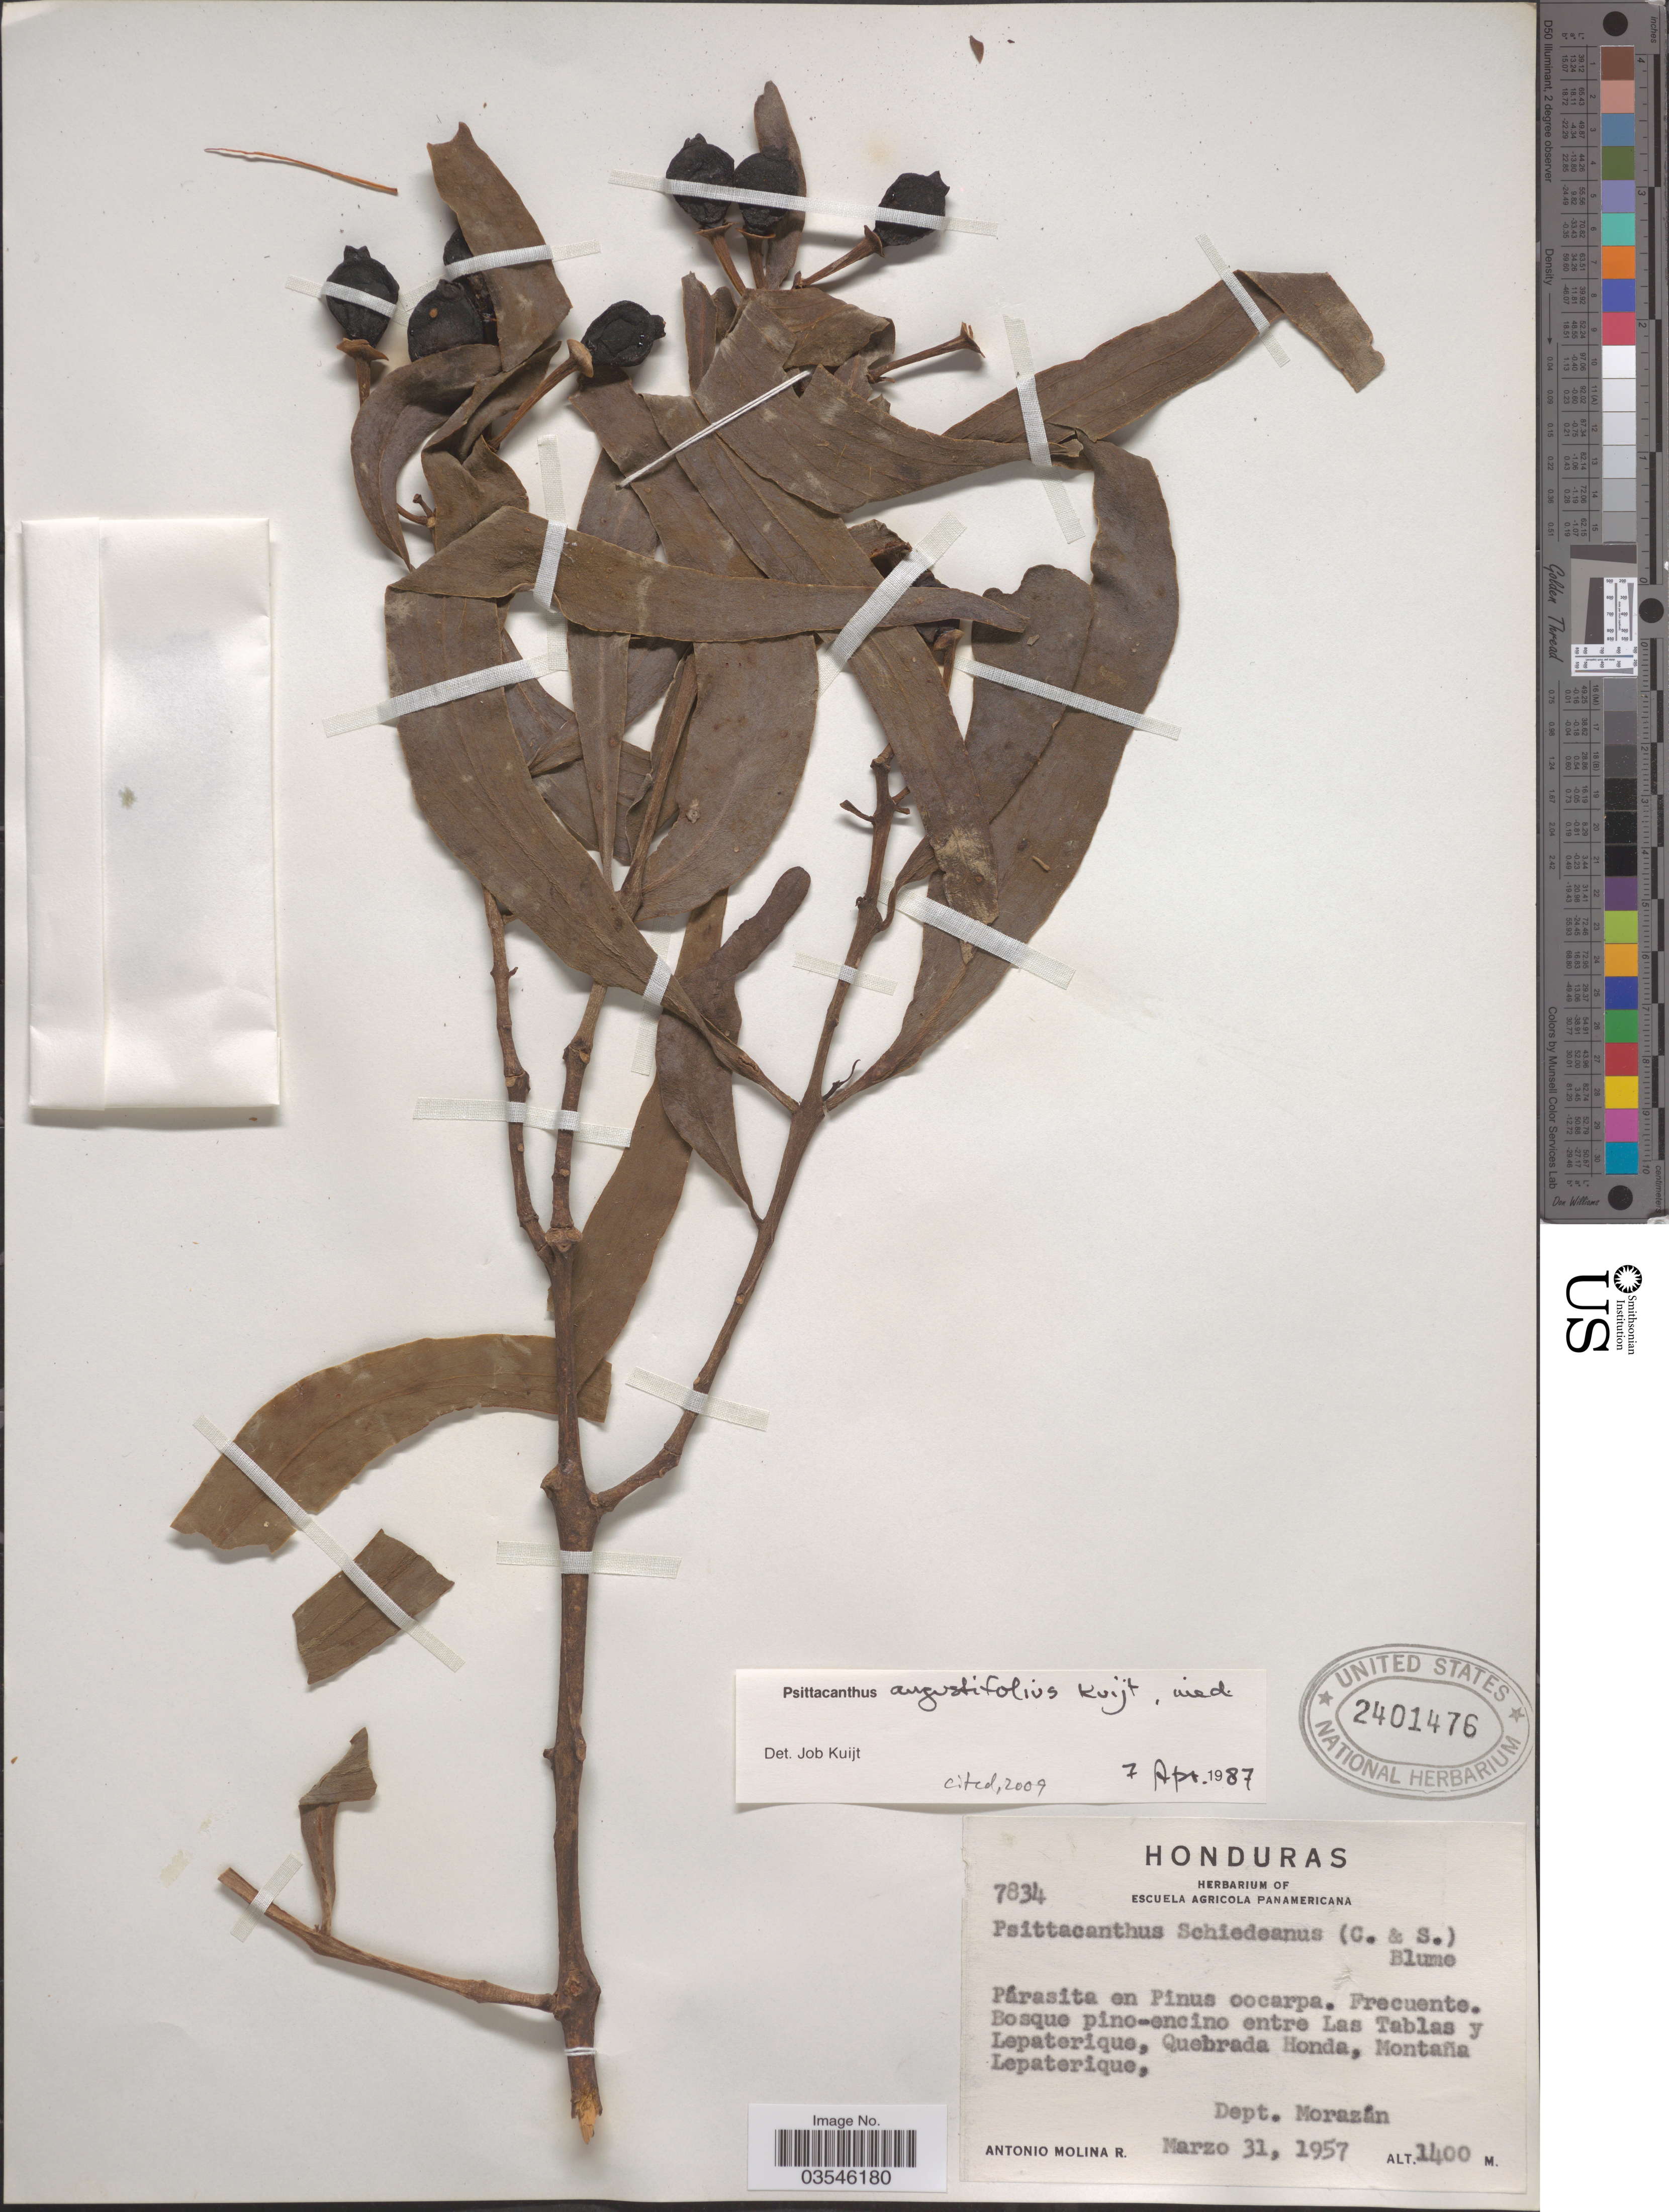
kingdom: Plantae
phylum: Tracheophyta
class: Magnoliopsida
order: Santalales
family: Loranthaceae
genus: Psittacanthus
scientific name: Psittacanthus angustifolius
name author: Kuijt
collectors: A. Molina R.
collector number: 7834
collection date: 1957-03-31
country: Honduras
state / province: Fco. Morazán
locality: Bosque pino-encino entre Las Tablas y Lepaterique, Quebrada Honda, Montaña Lepaterique, Dept. Morazán.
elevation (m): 1400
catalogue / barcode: US 2401476